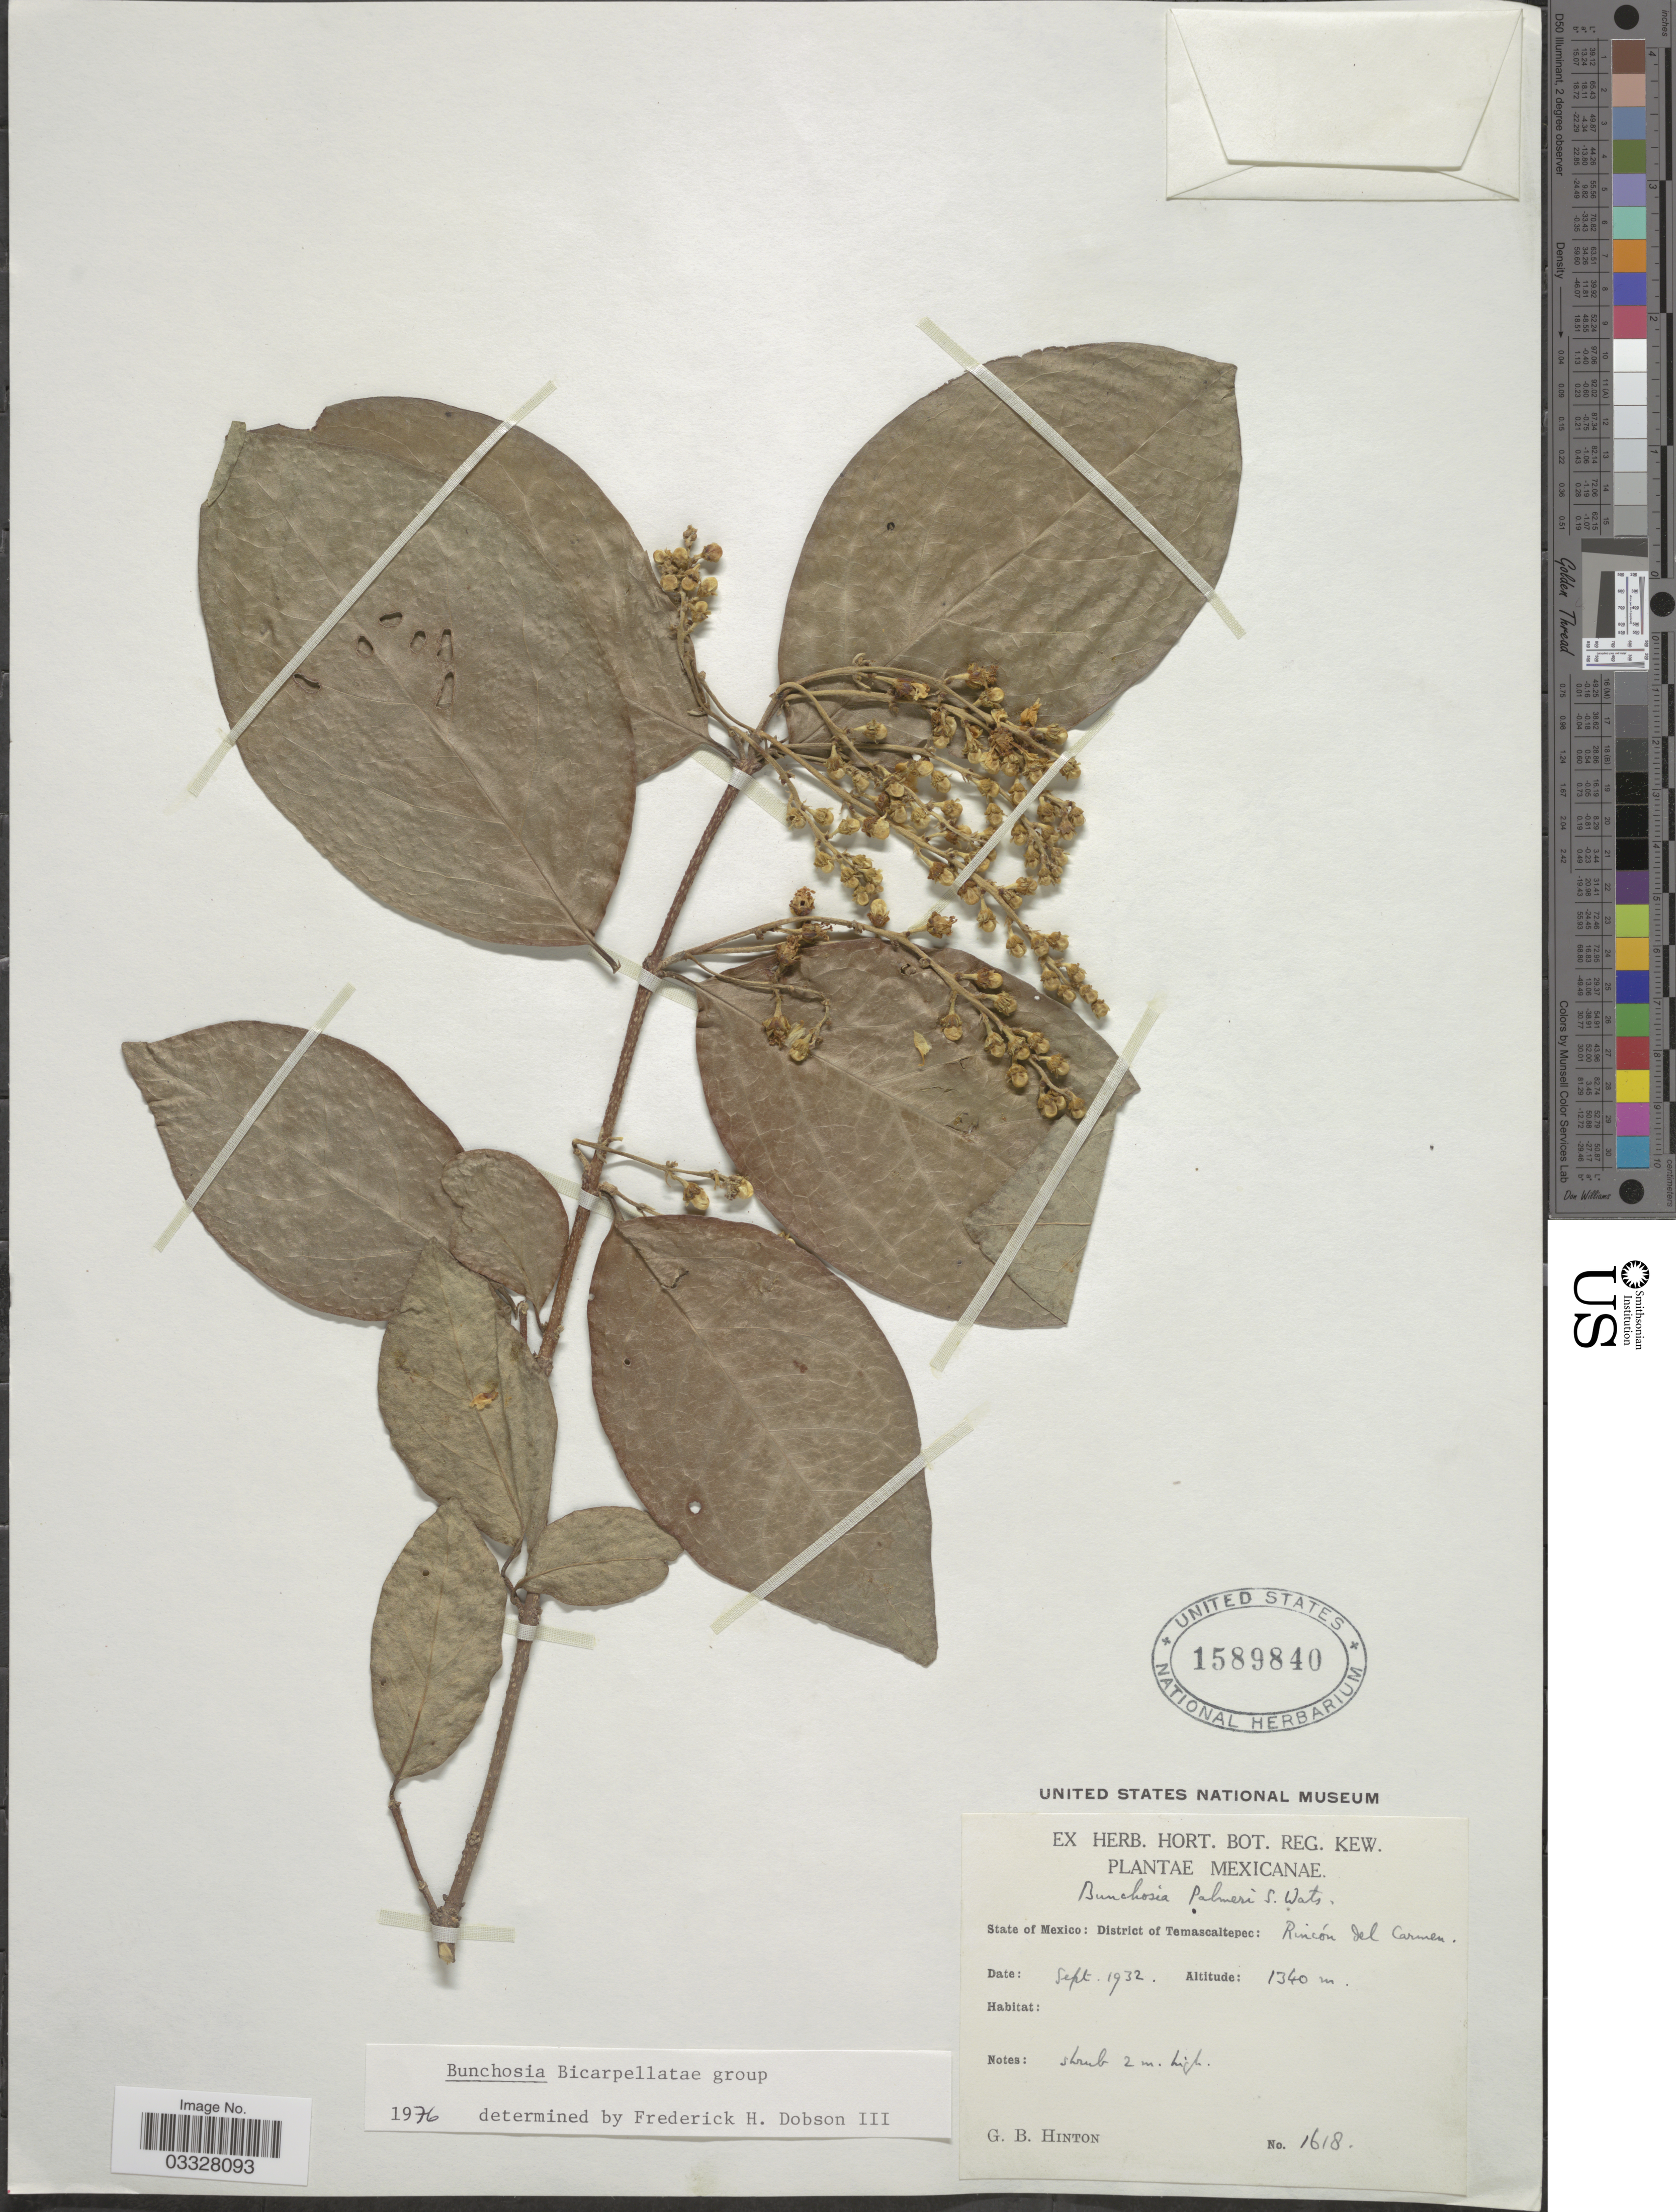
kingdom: Plantae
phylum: Tracheophyta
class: Magnoliopsida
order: Malpighiales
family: Malpighiaceae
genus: Bunchosia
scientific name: Bunchosia palmeri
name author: S. Watson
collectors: G. B. Hinton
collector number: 1618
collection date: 1932-09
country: Mexico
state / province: México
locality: District of Temascaltepec: Rincón del Carmen.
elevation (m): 1340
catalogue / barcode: US 1589840